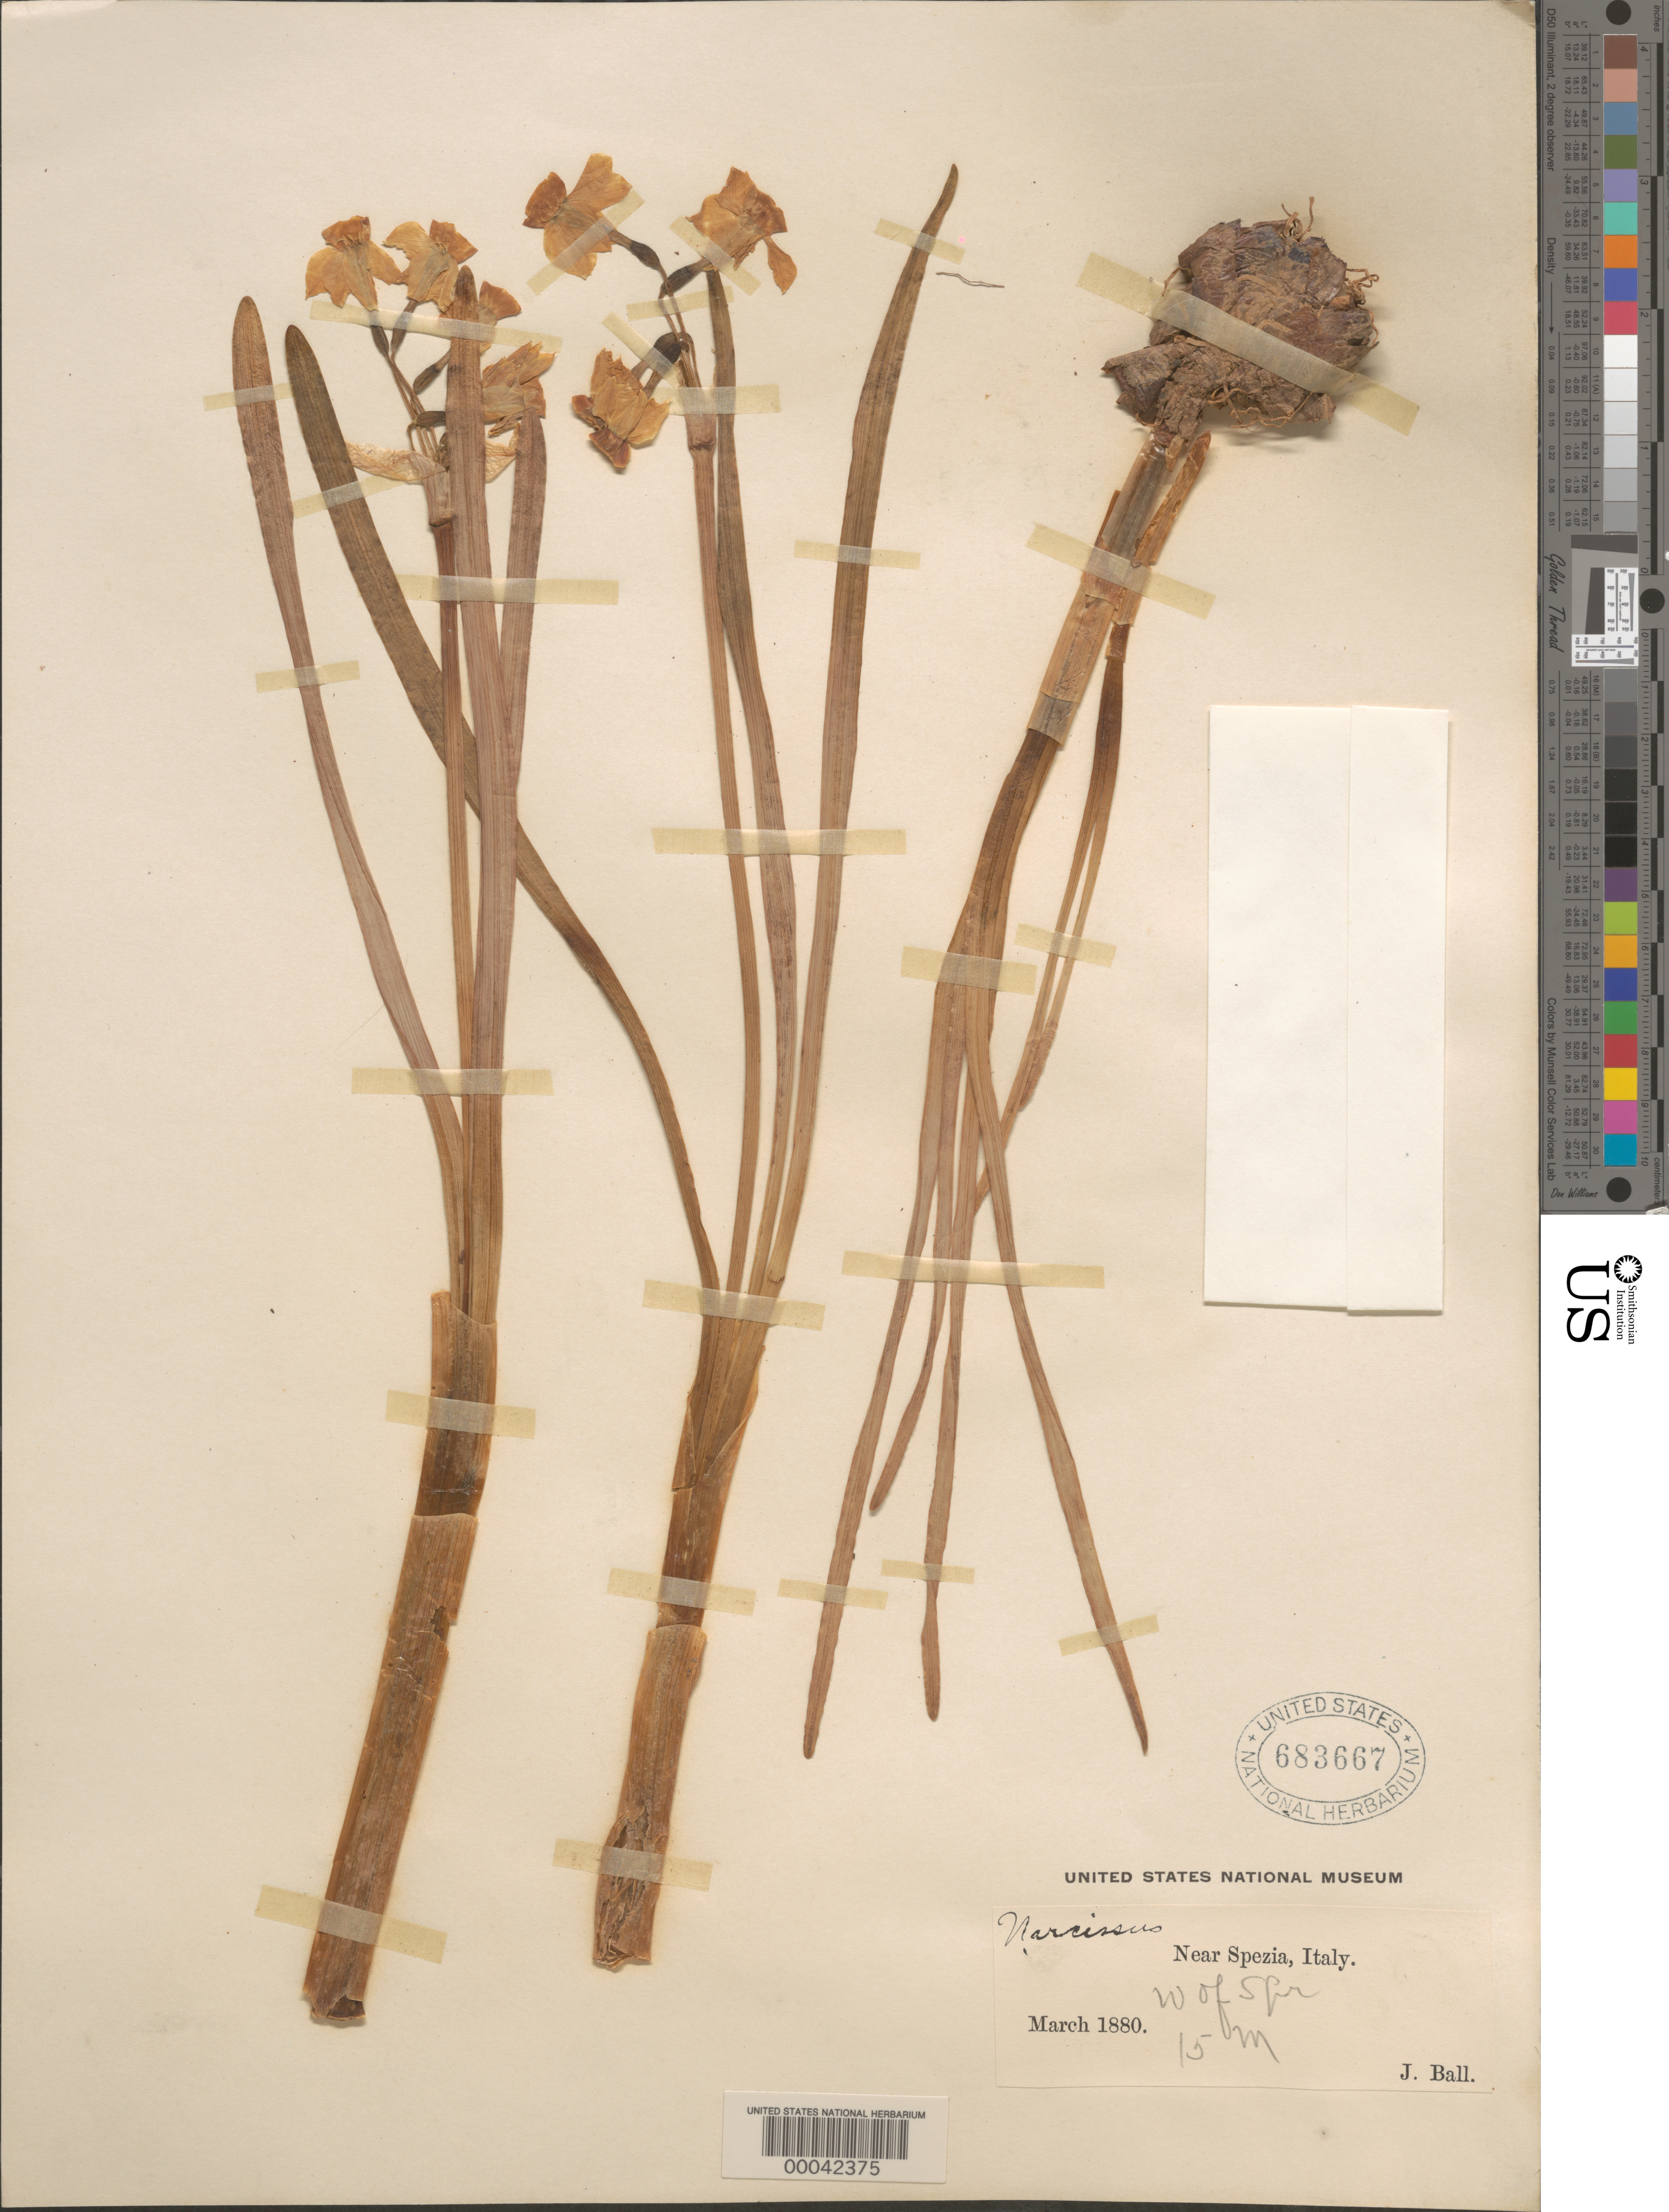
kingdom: Plantae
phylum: Tracheophyta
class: Liliopsida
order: Asparagales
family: Amaryllidaceae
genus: Narcissus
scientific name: Narcissus sp.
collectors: J. Ball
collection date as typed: Mar 1880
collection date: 1880-03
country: Italy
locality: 15 m w of spezia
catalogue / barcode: US 683667